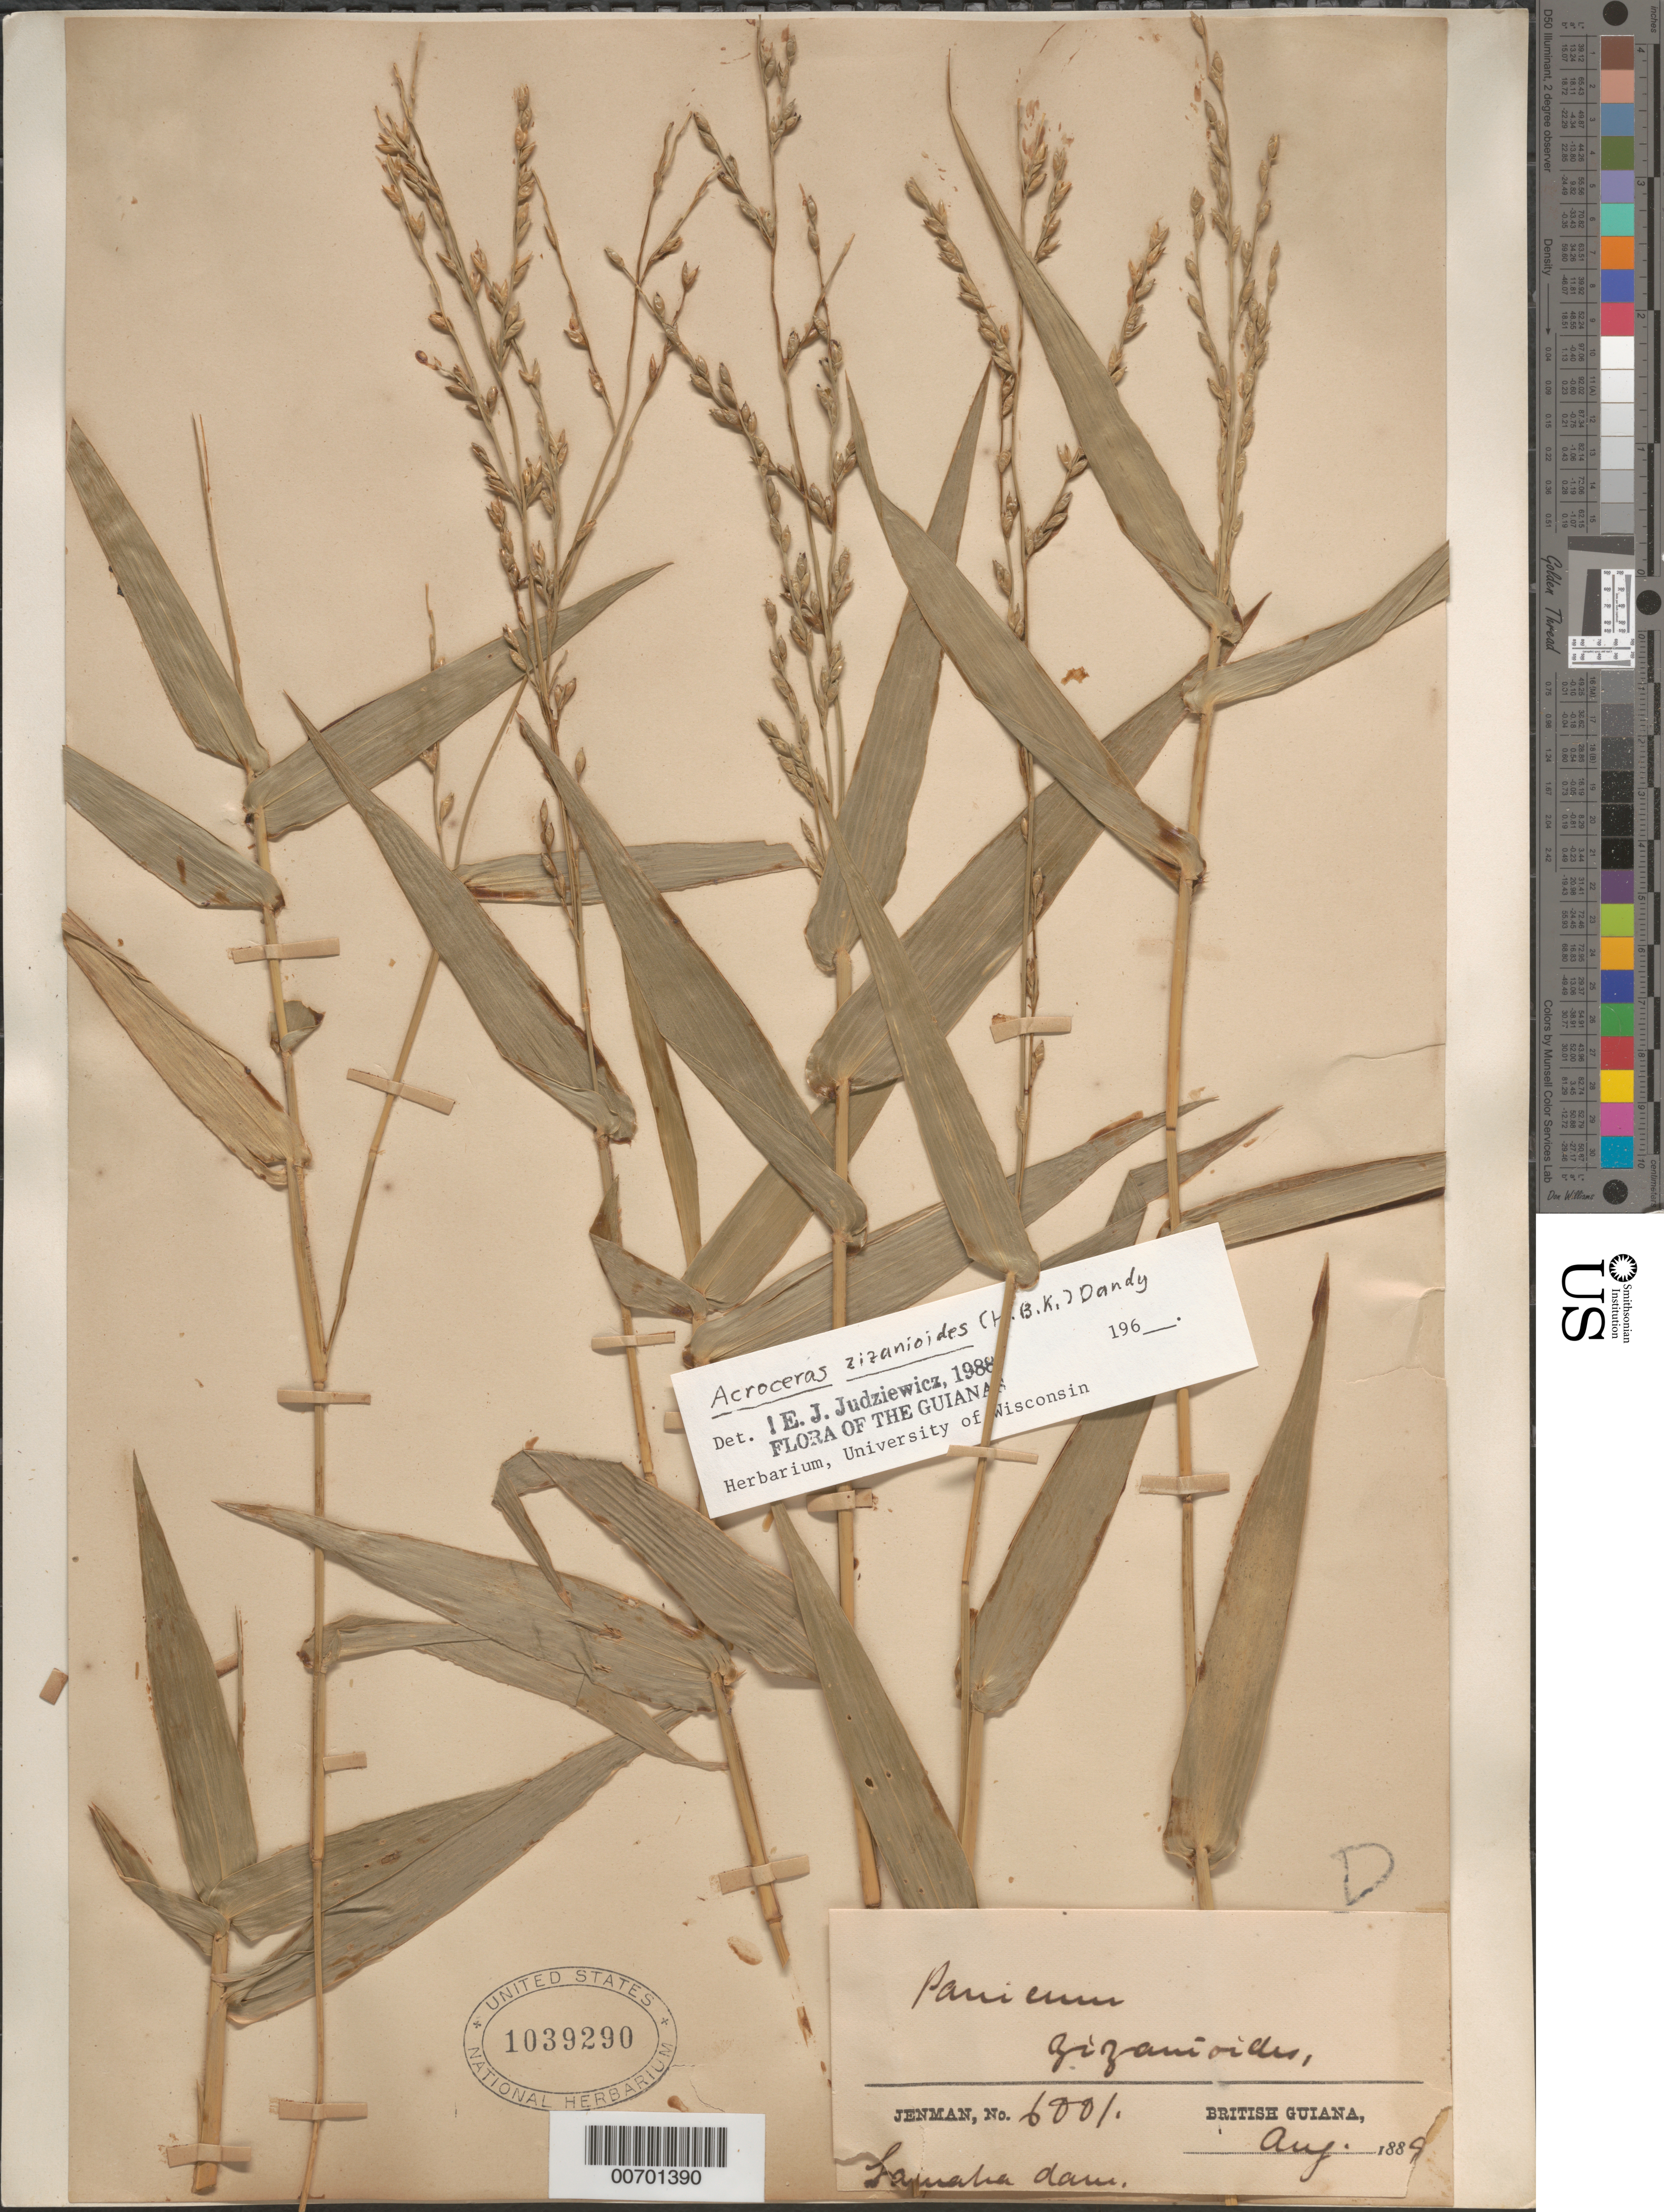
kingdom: Plantae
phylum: Tracheophyta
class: Liliopsida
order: Poales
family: Poaceae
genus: Acroceras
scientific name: Acroceras zizanioides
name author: (Kunth) Dandy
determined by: Judziewicz, E. J.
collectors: G. S. Jenman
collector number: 6001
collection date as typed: August 1889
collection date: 1889-08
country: Guyana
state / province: Demerara-Mahaica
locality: Lamaha Dam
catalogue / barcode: US 1039290